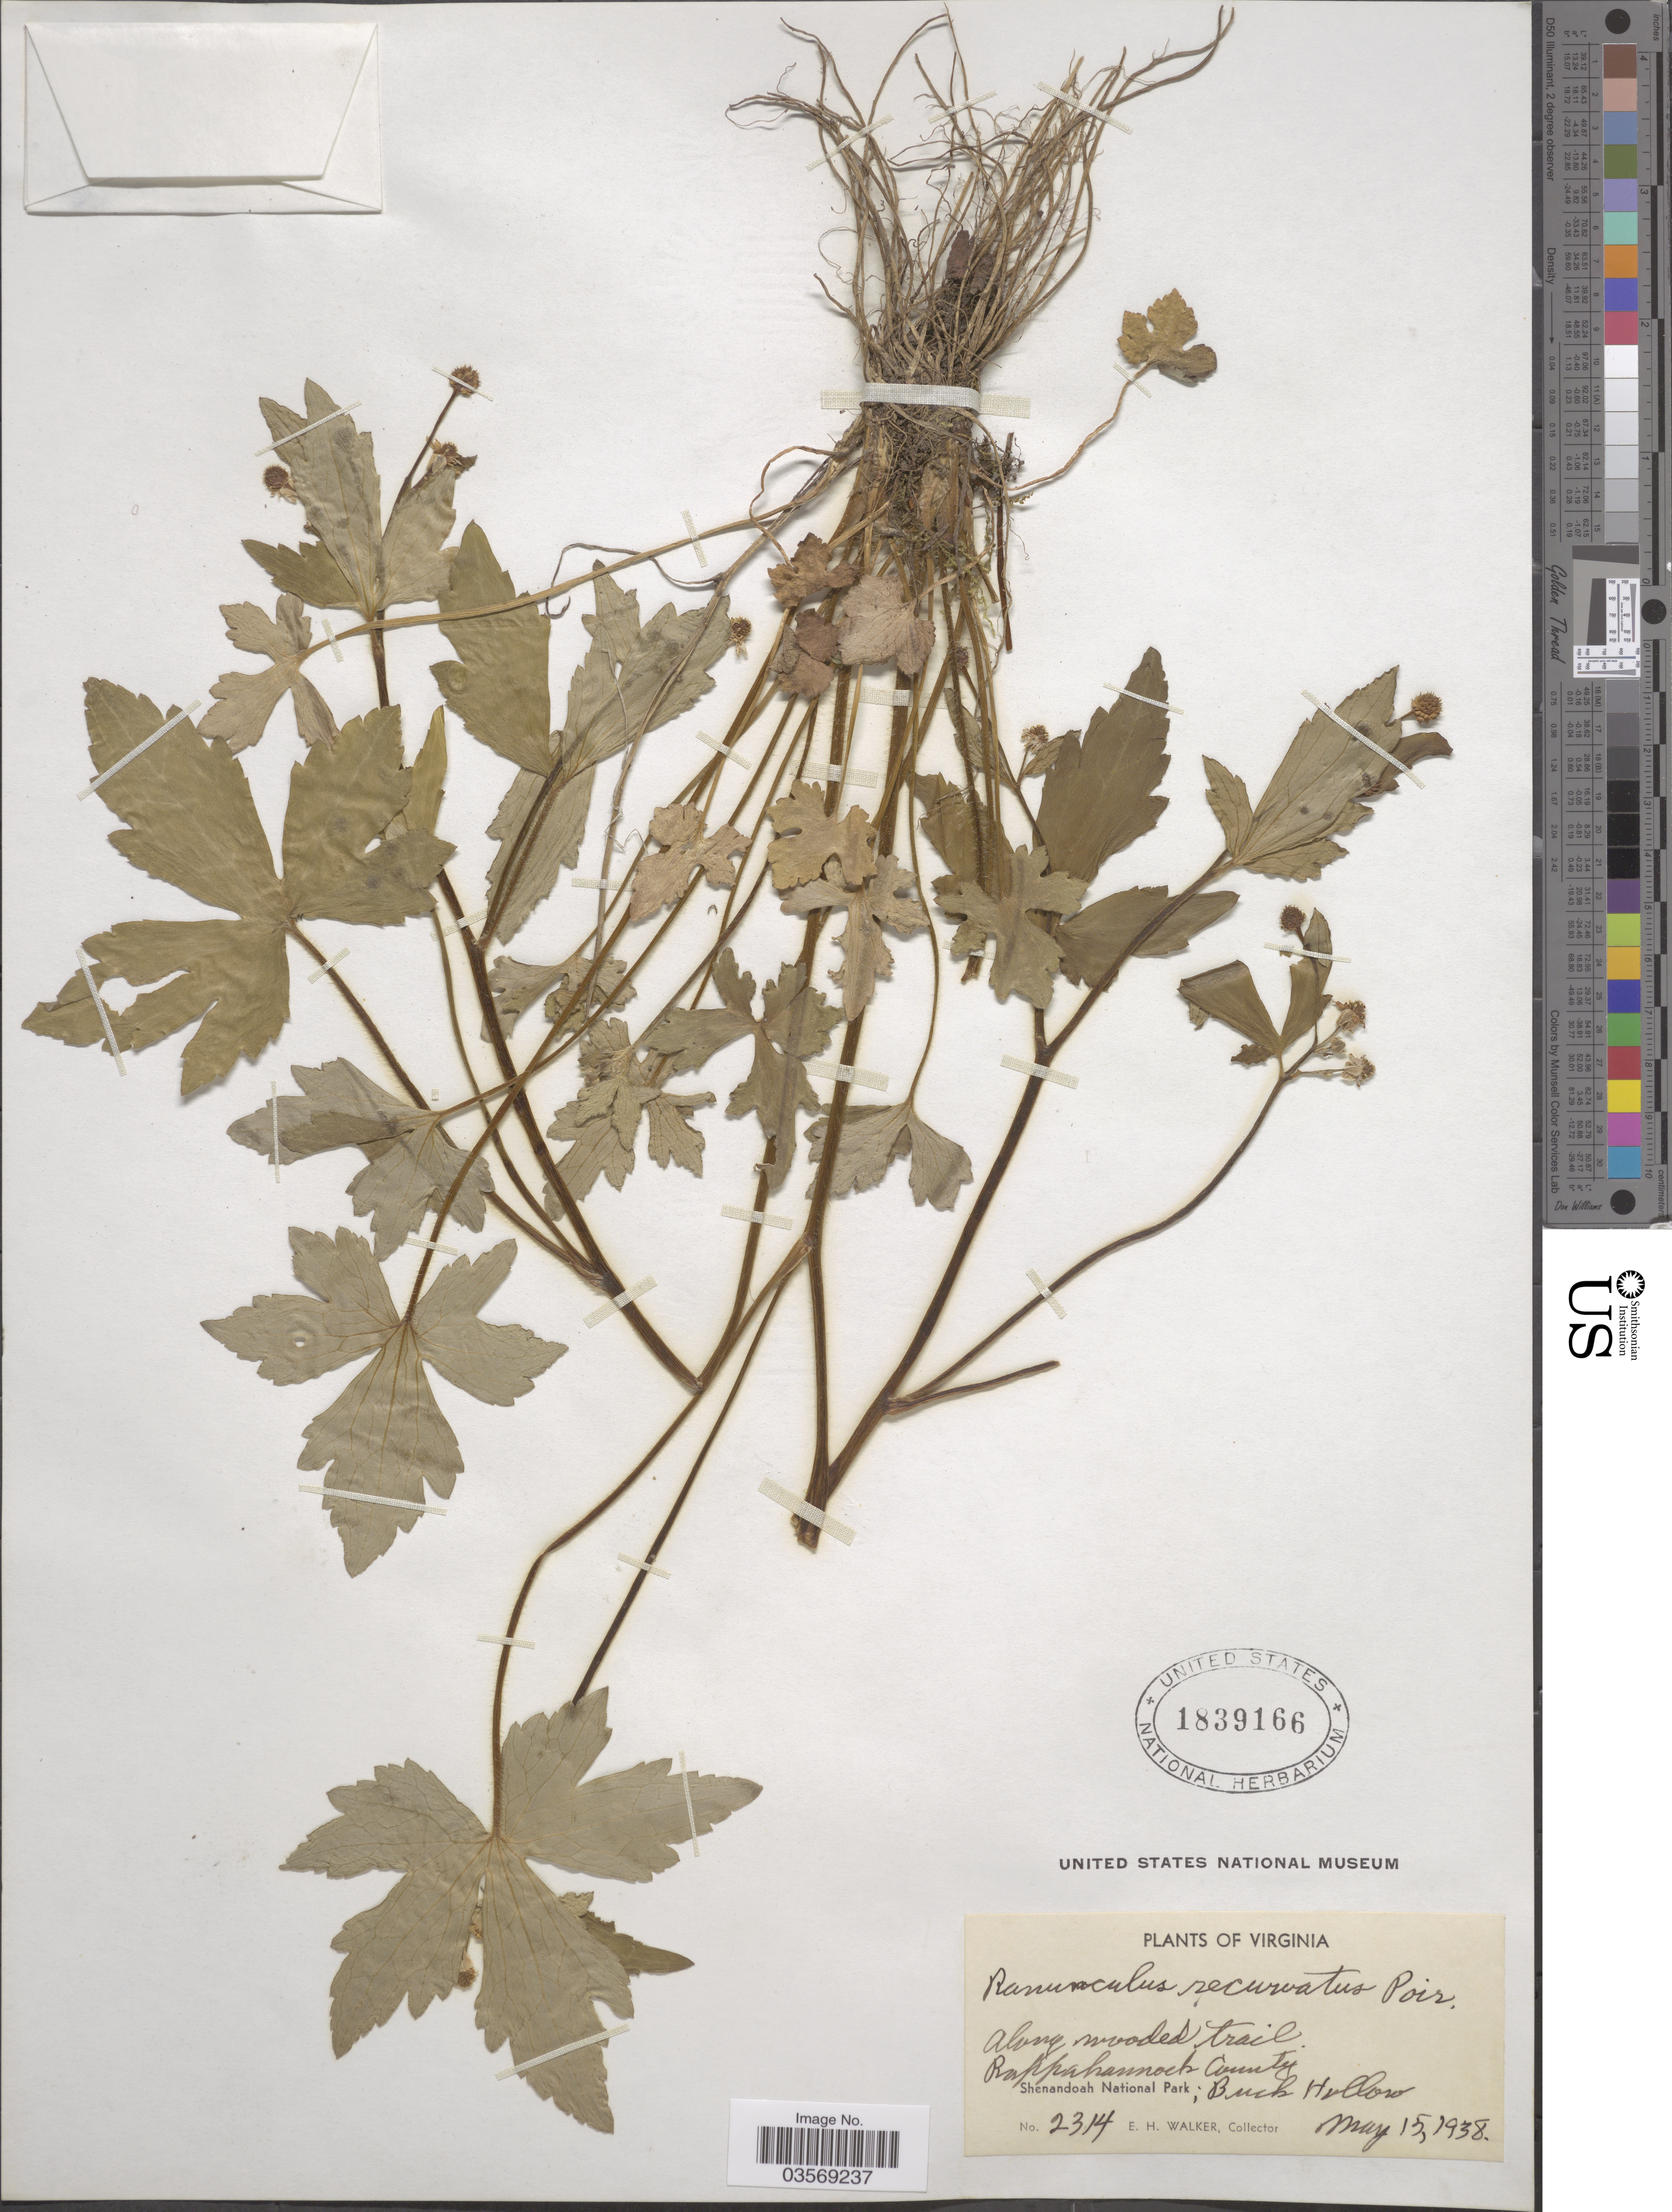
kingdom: Plantae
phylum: Tracheophyta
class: Magnoliopsida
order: Ranunculales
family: Ranunculaceae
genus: Ranunculus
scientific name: Ranunculus recurvatus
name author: Poir.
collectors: E. H. Walker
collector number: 2314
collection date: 1938-05-15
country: United States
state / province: Virginia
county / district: Rappahannock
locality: Shenandoah National Park; Buck Hollow.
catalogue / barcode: US 1839166